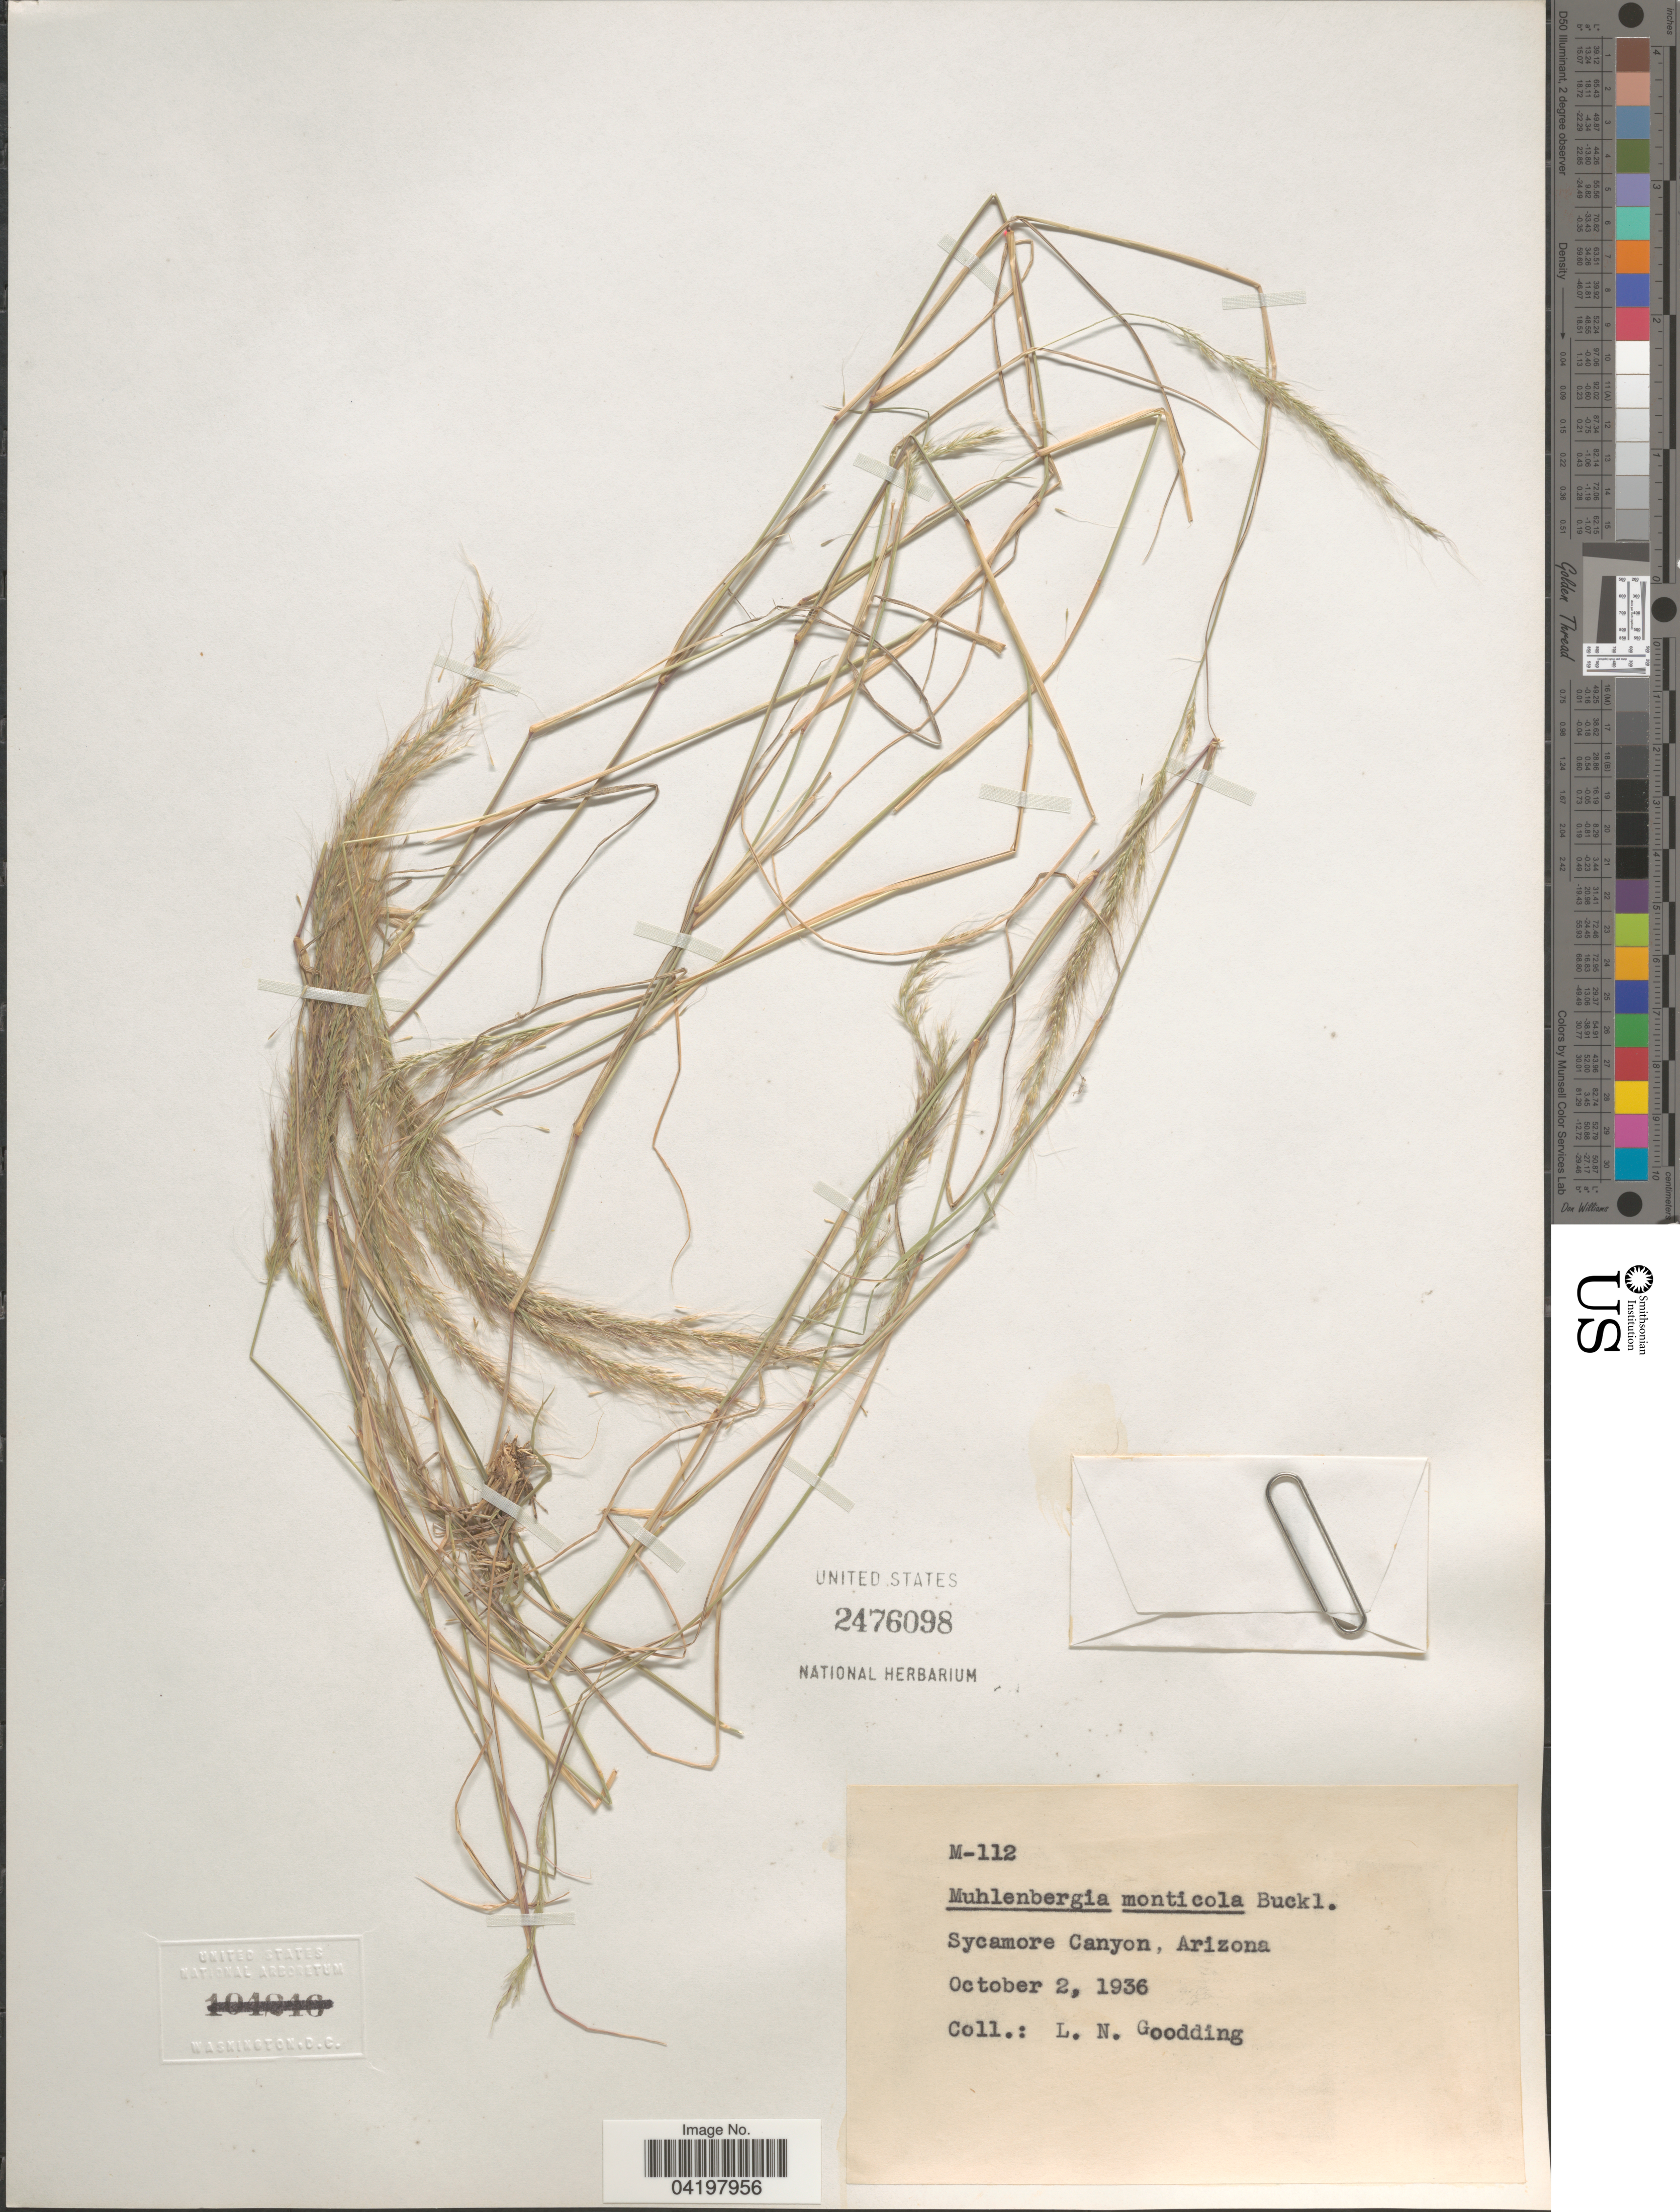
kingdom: Plantae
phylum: Tracheophyta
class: Liliopsida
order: Poales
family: Poaceae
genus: Muhlenbergia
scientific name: Muhlenbergia tenuifolia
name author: (Kunth) Kunth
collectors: L. N. Goodding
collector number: M-112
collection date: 1936-10-02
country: United States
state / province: Arizona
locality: Sycamore Canyon.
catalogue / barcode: US 2476098